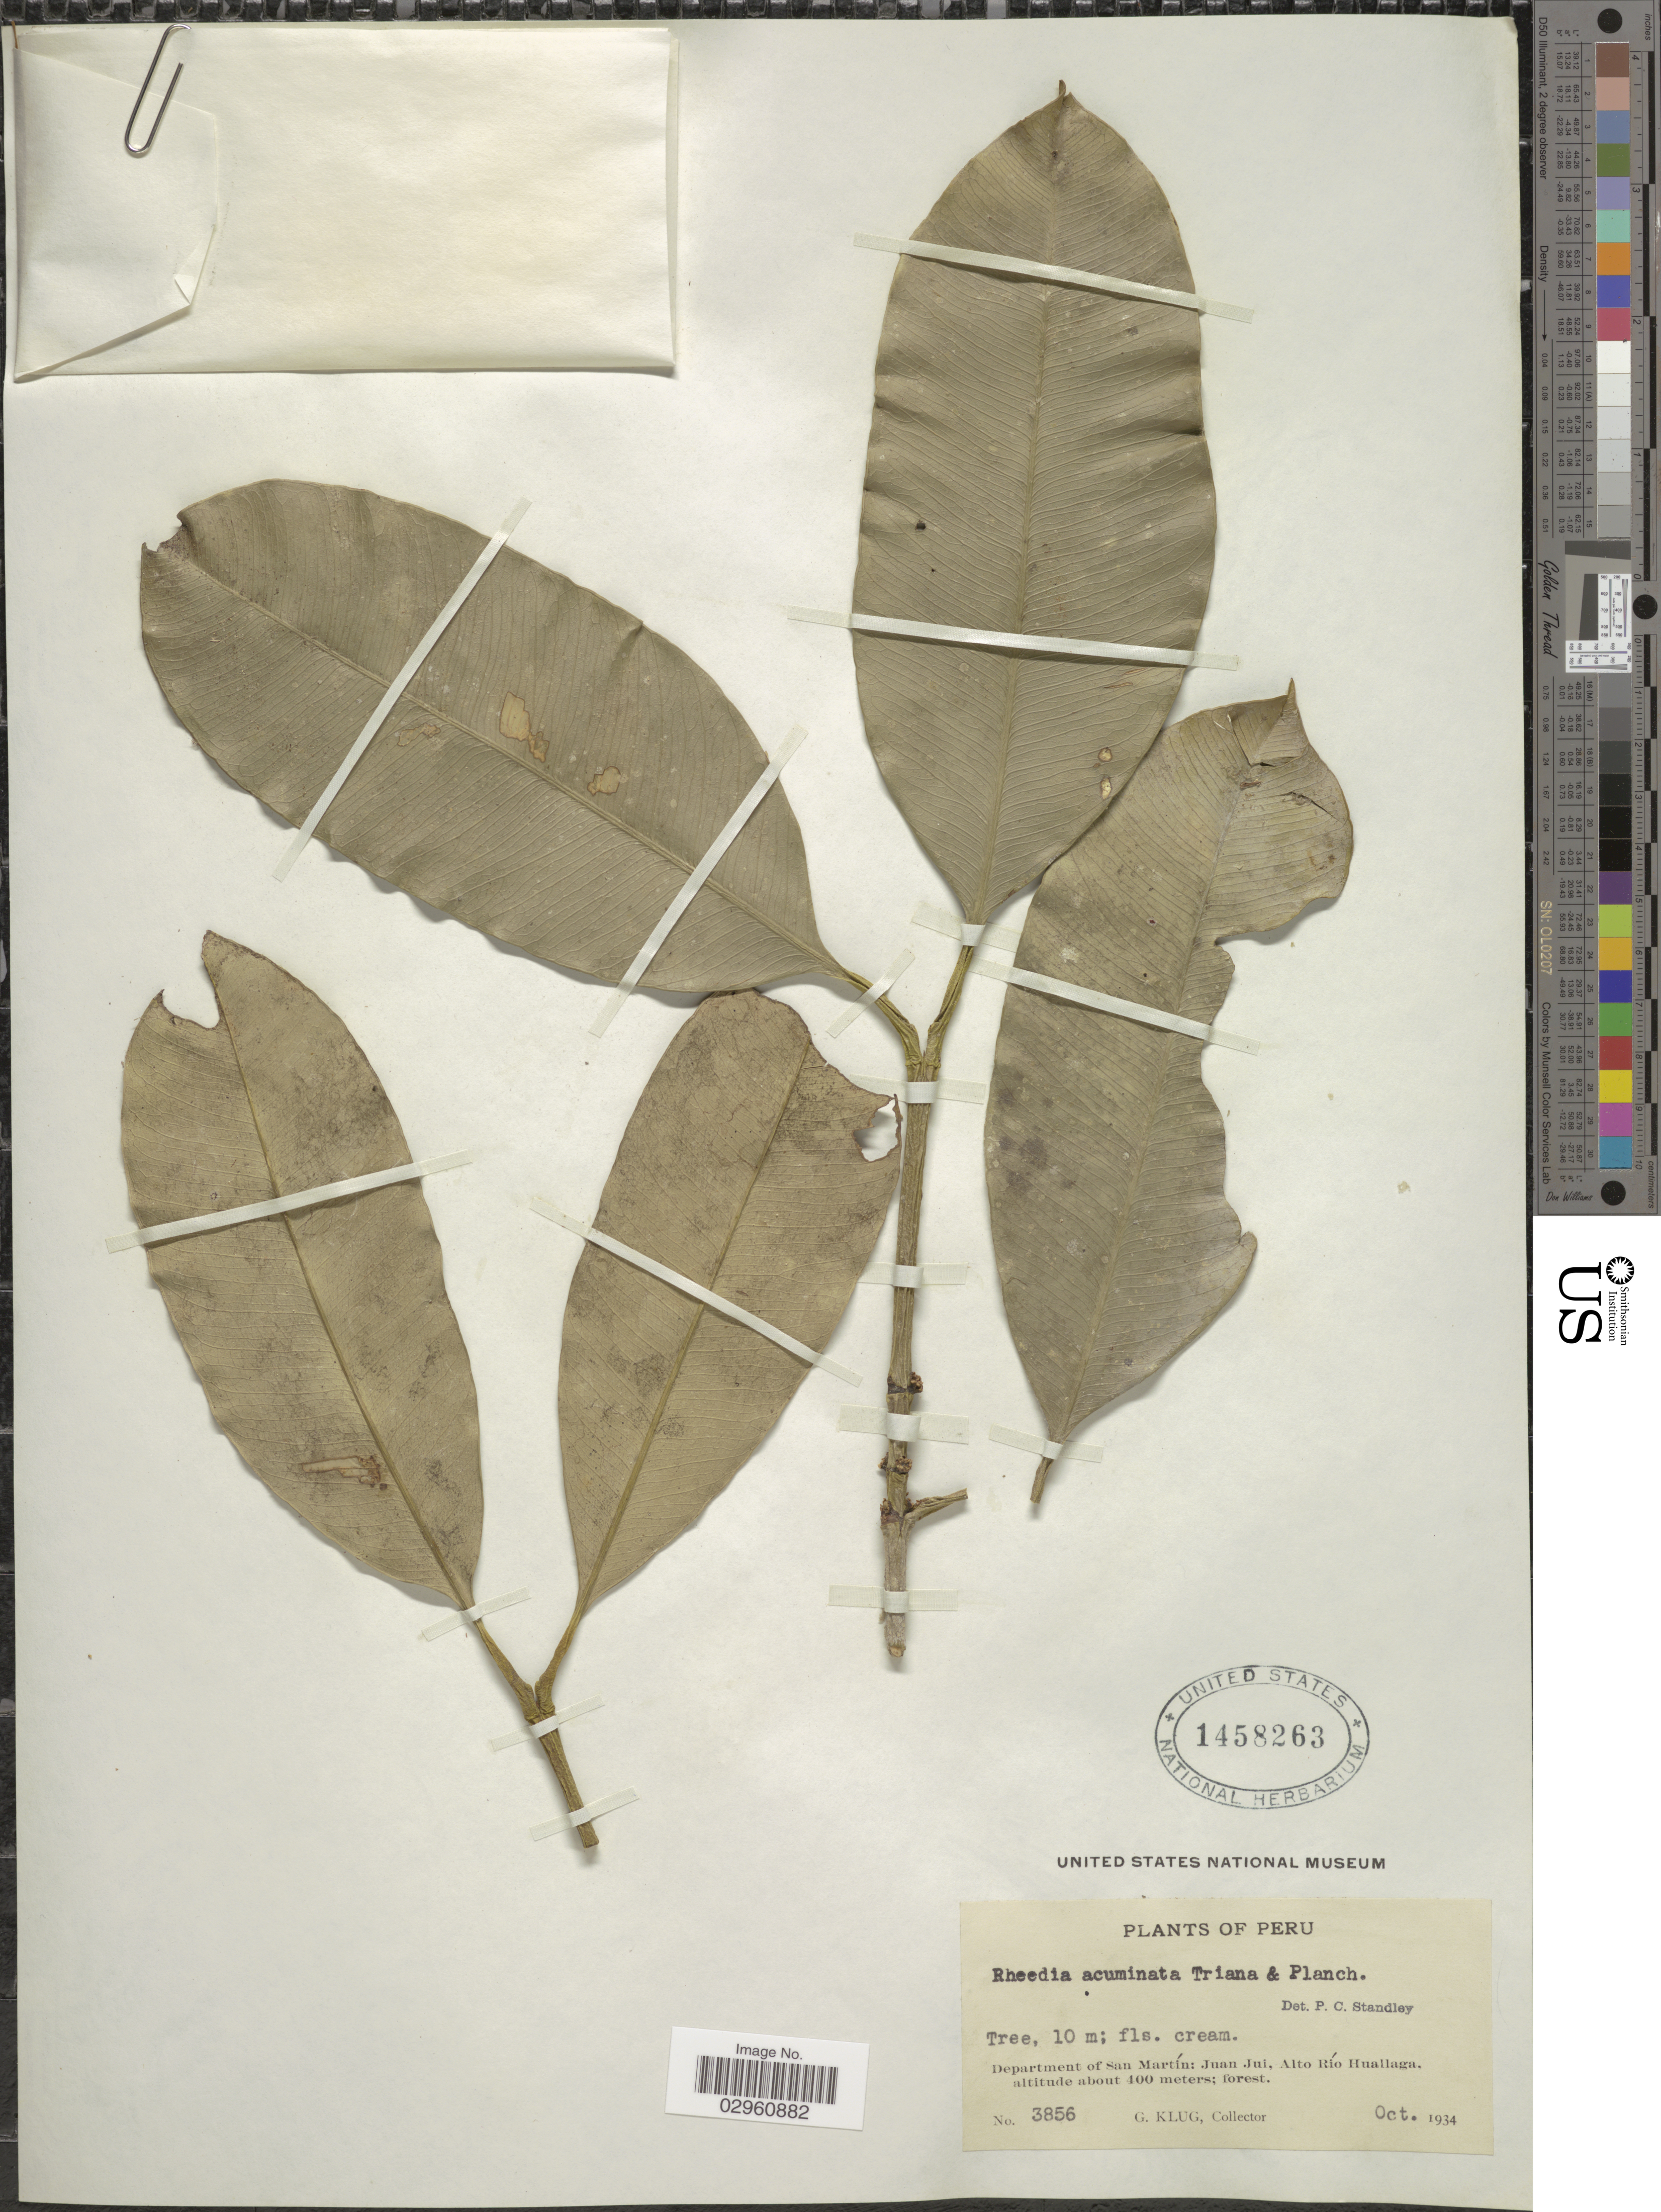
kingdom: Plantae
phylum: Tracheophyta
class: Magnoliopsida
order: Malpighiales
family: Clusiaceae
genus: Garcinia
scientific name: Garcinia madruno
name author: (Kunth) Hammel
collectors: G. Klug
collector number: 3856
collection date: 1934-10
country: Peru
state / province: San Martín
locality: Department of San Martín: Juan Jui, Alto Río Huallaga.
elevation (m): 400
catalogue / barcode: US 1458263